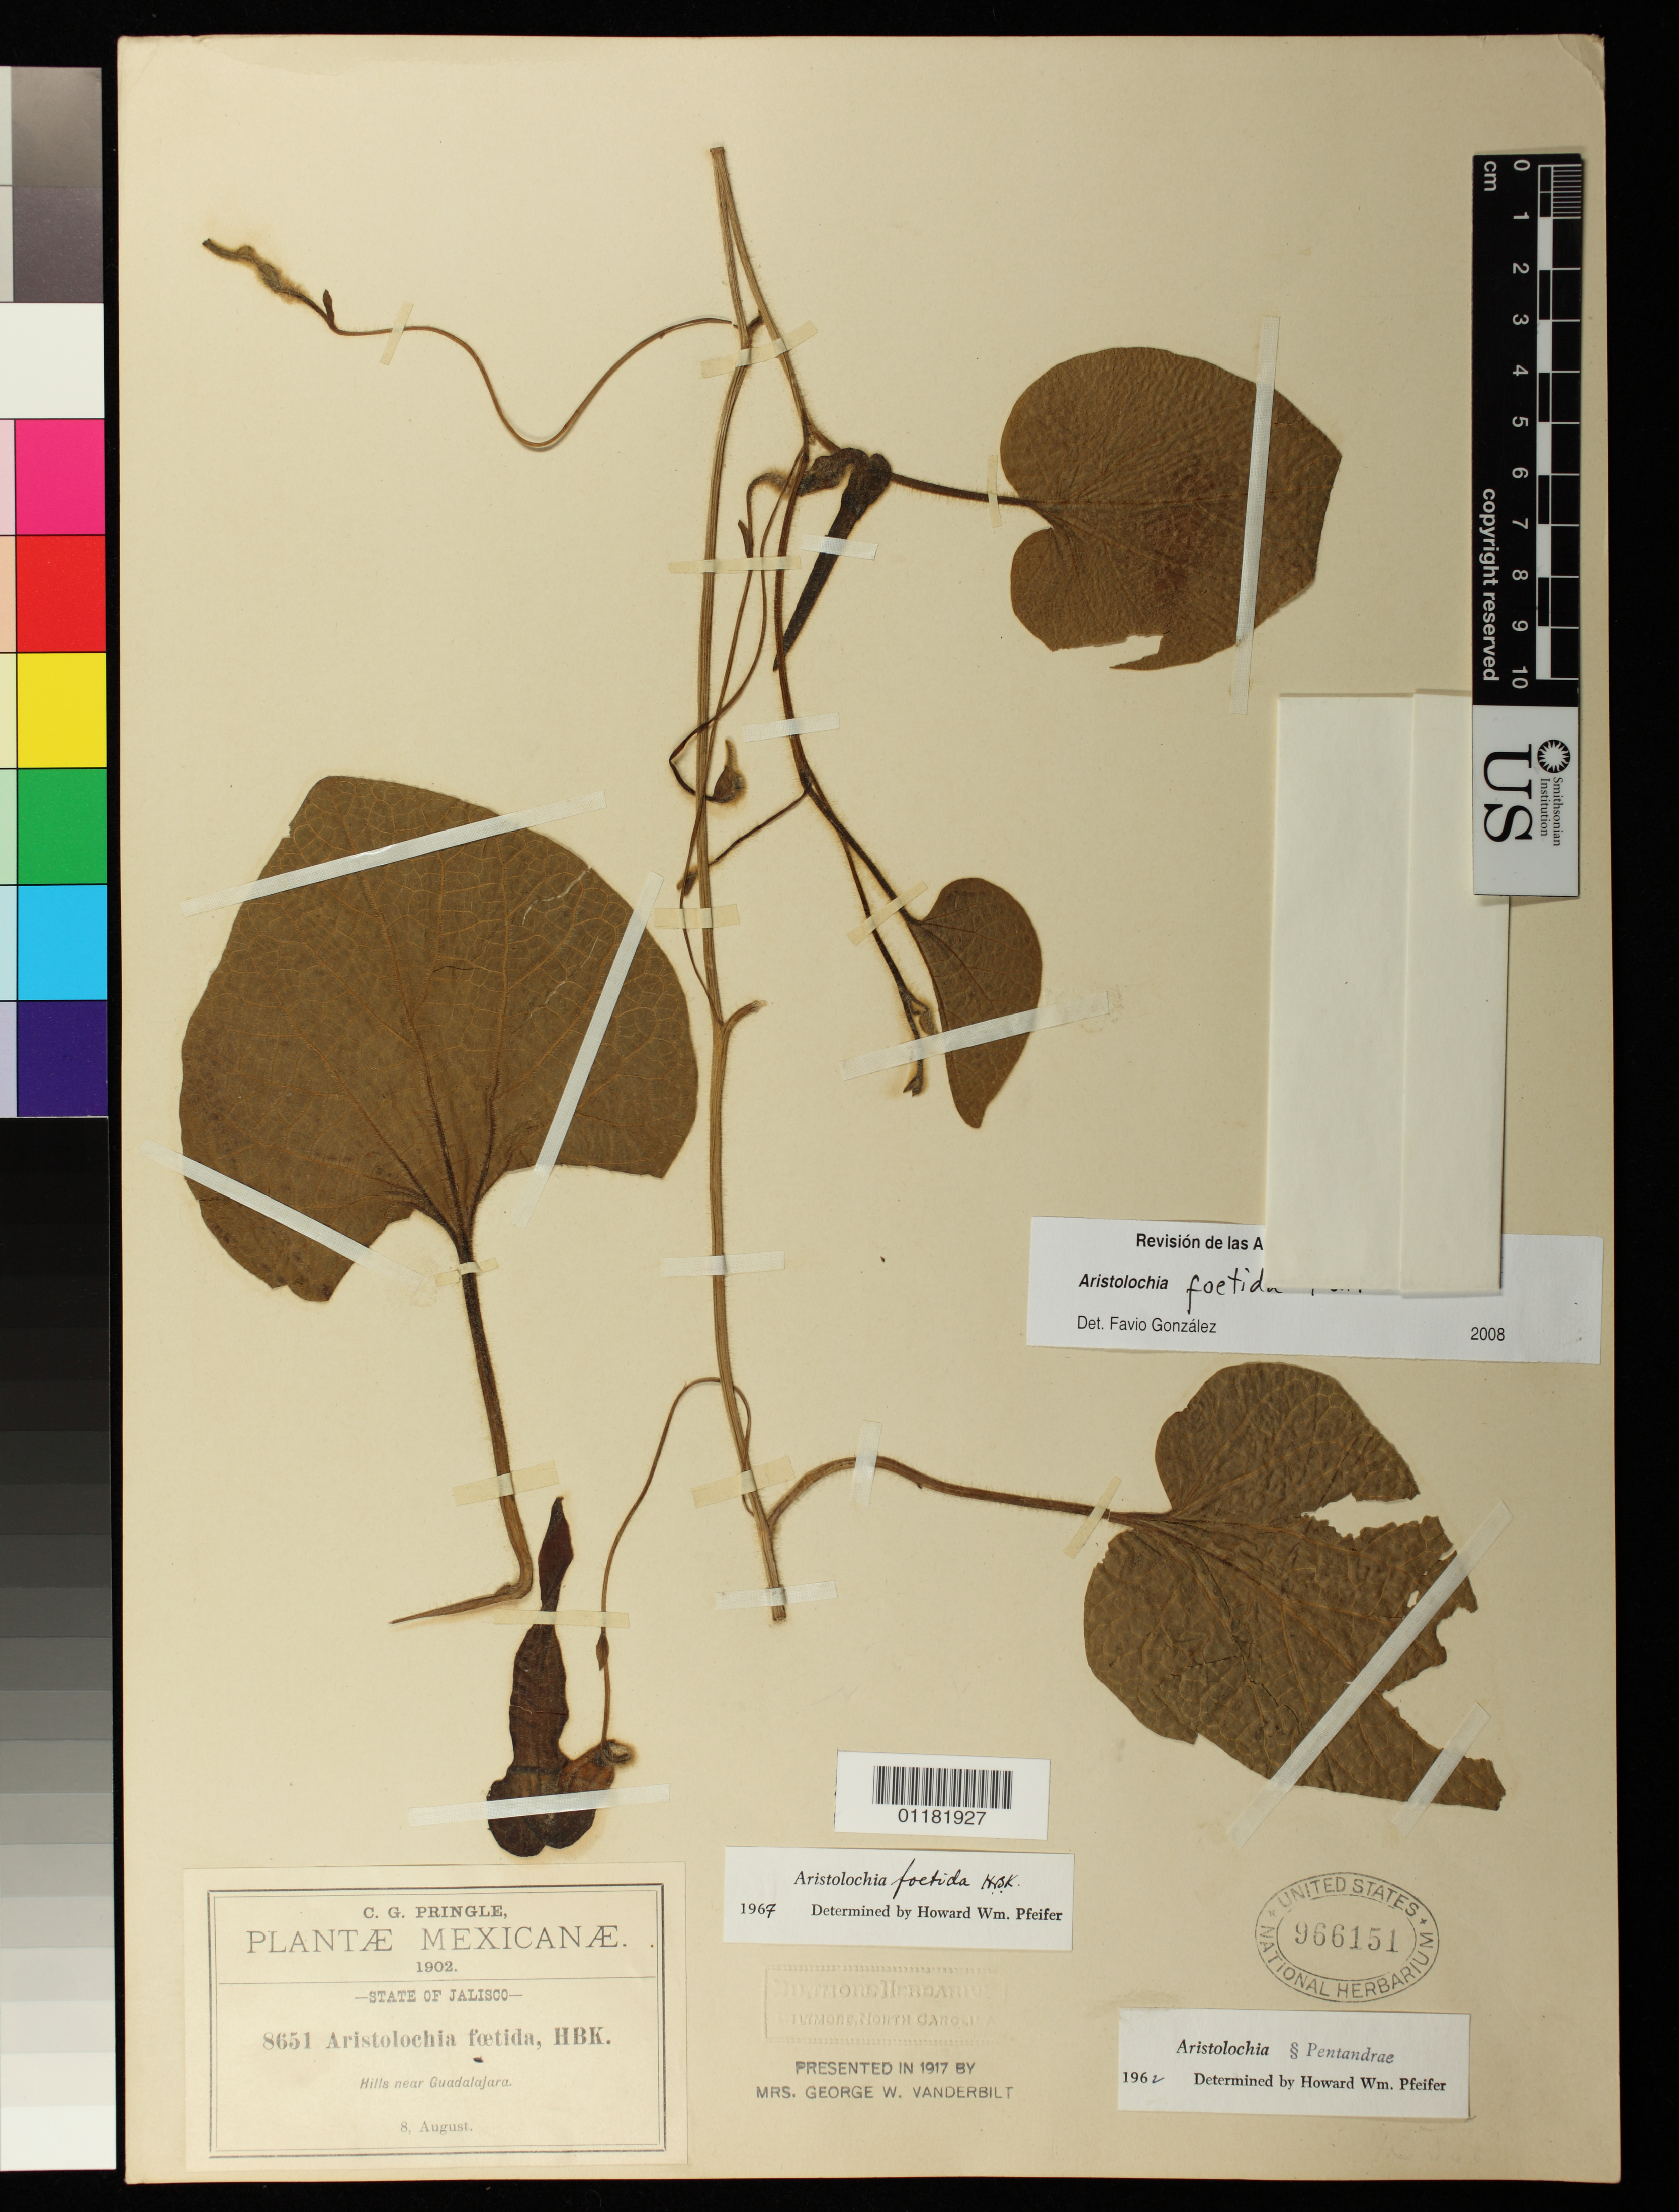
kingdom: Plantae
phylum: Tracheophyta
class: Magnoliopsida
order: Piperales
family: Aristolochiaceae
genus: Aristolochia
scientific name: Aristolochia foetida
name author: Kunth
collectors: C. G. Pringle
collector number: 8651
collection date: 1902-08-08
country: Mexico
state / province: Jalisco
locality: near Guadalajara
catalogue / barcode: US 966151